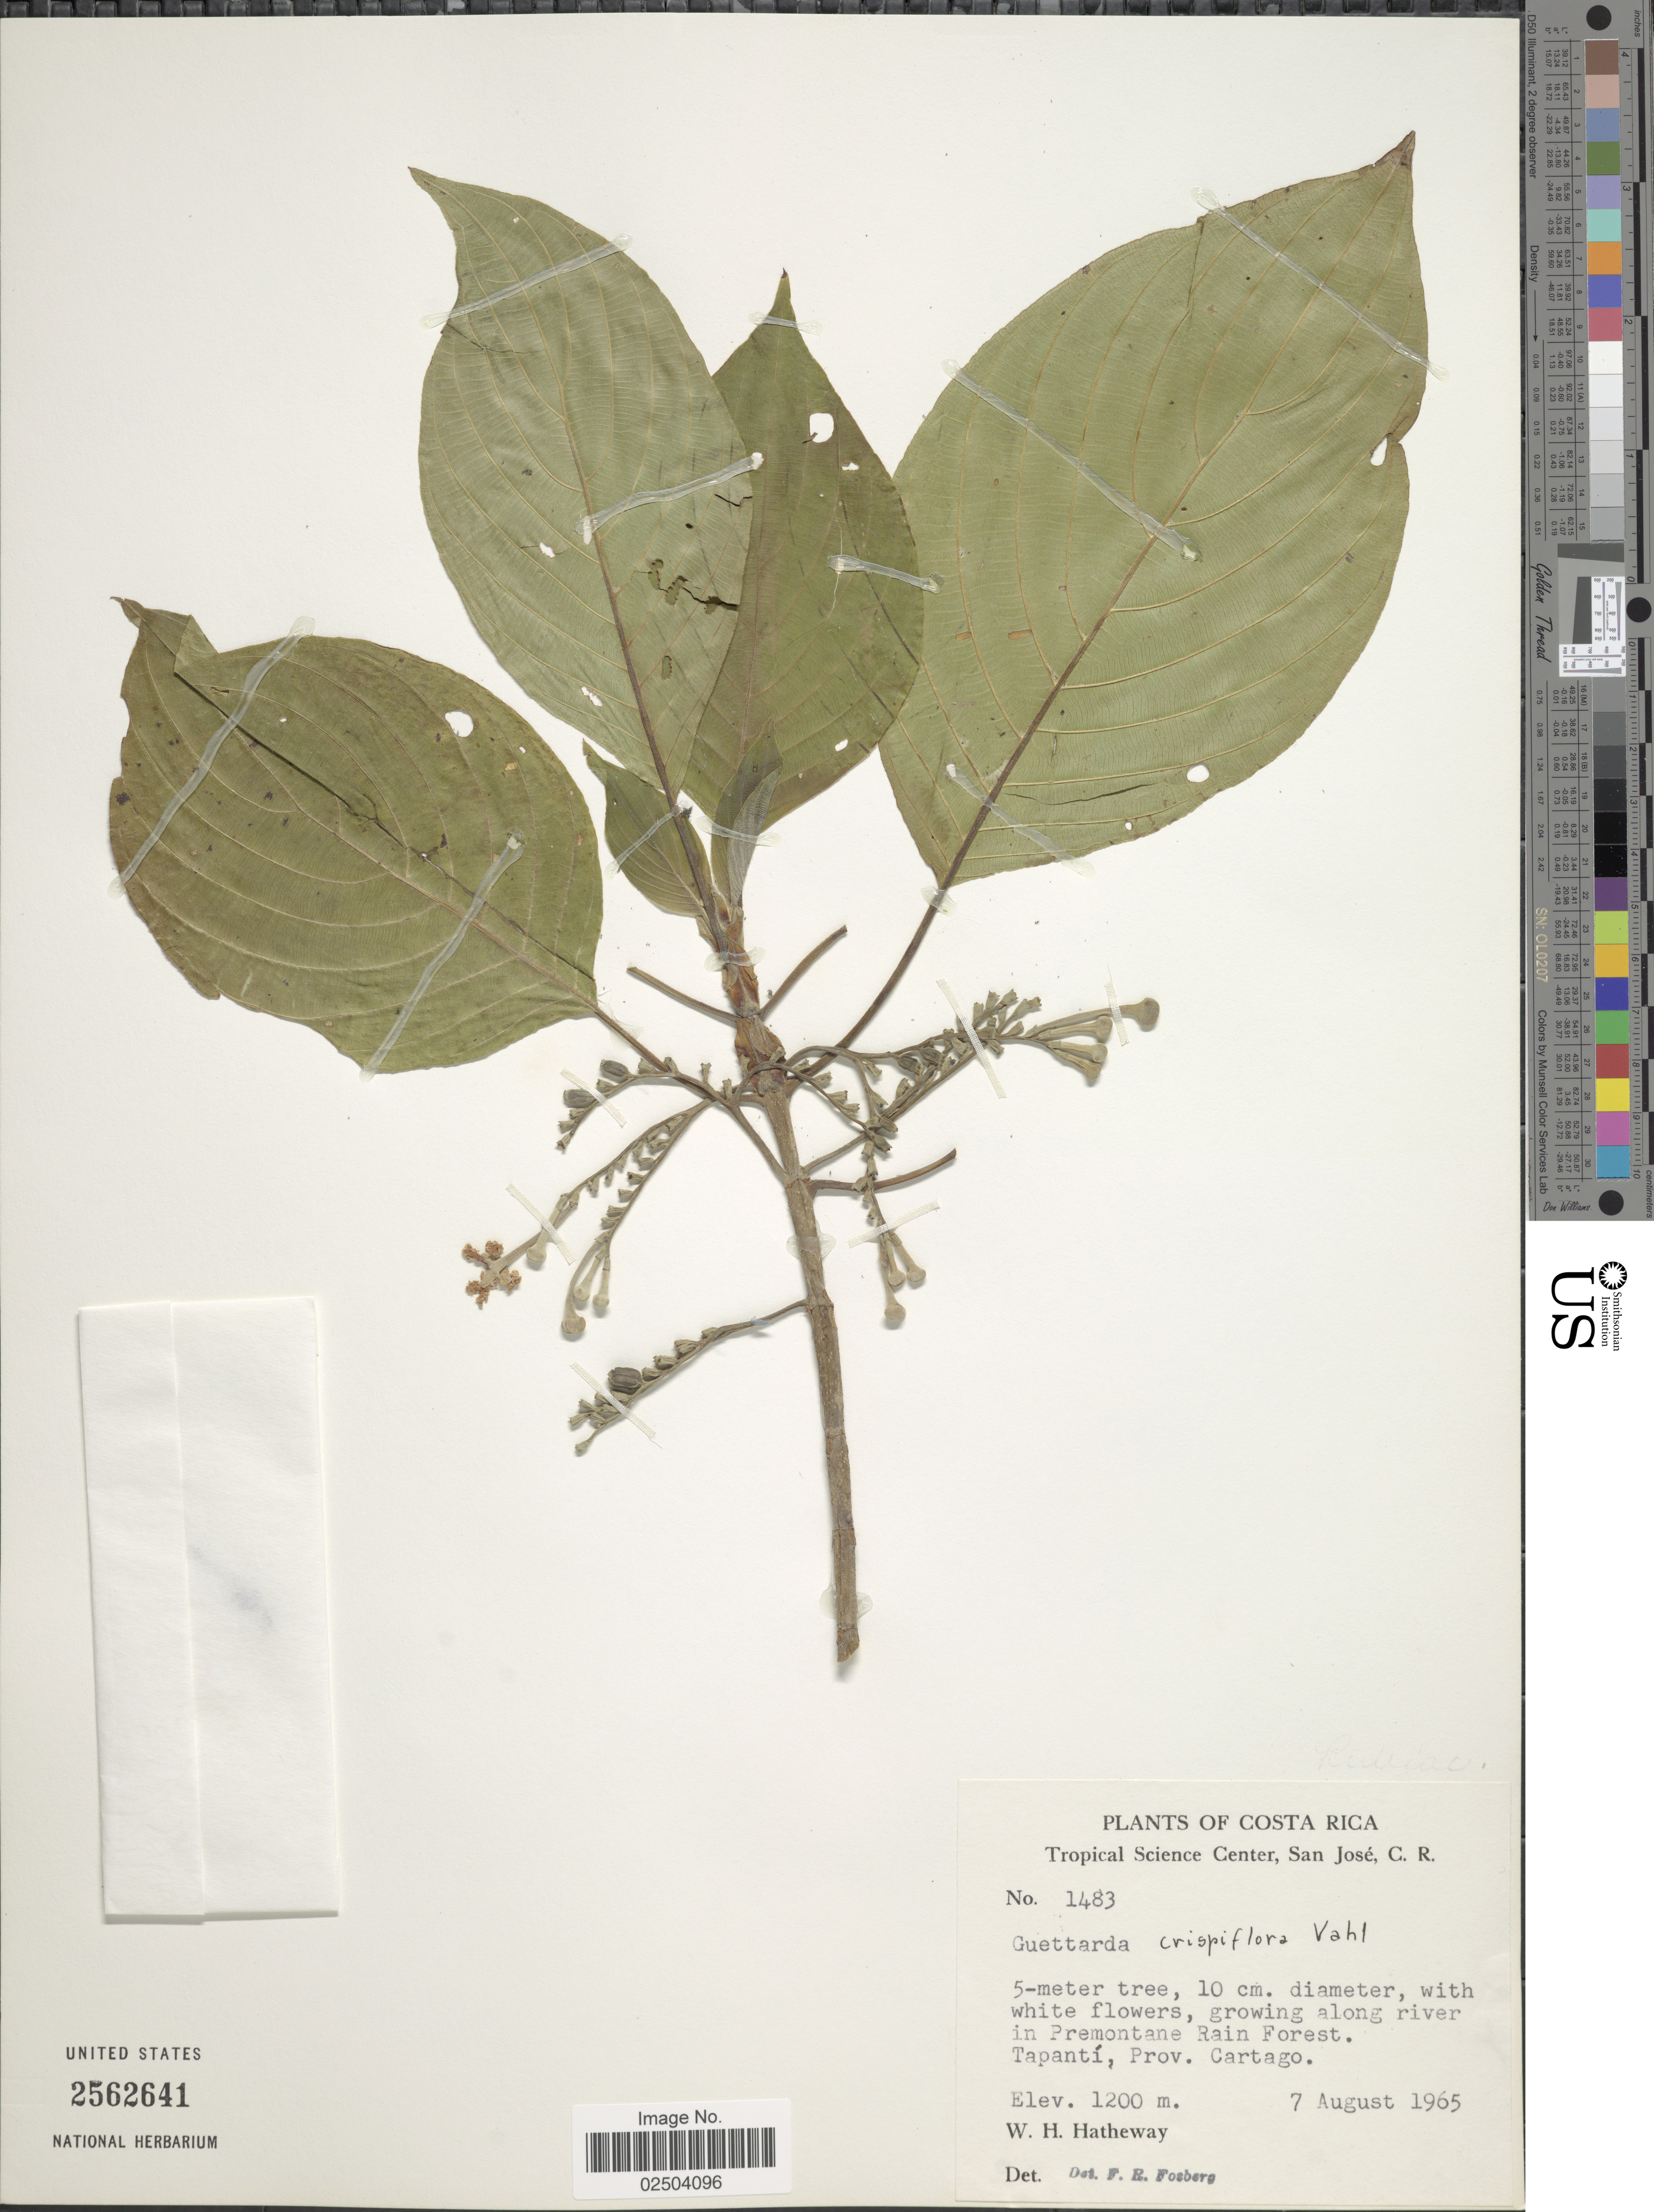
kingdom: Plantae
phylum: Tracheophyta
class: Magnoliopsida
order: Gentianales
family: Rubiaceae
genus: Guettarda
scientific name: Guettarda crispiflora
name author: Vahl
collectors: W. H. Hatheway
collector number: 1483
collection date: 1965-08-07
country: Costa Rica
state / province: Cartago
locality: Growing along river in Premontane Rain forest. Tapanti.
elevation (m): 1200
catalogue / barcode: US 2562641